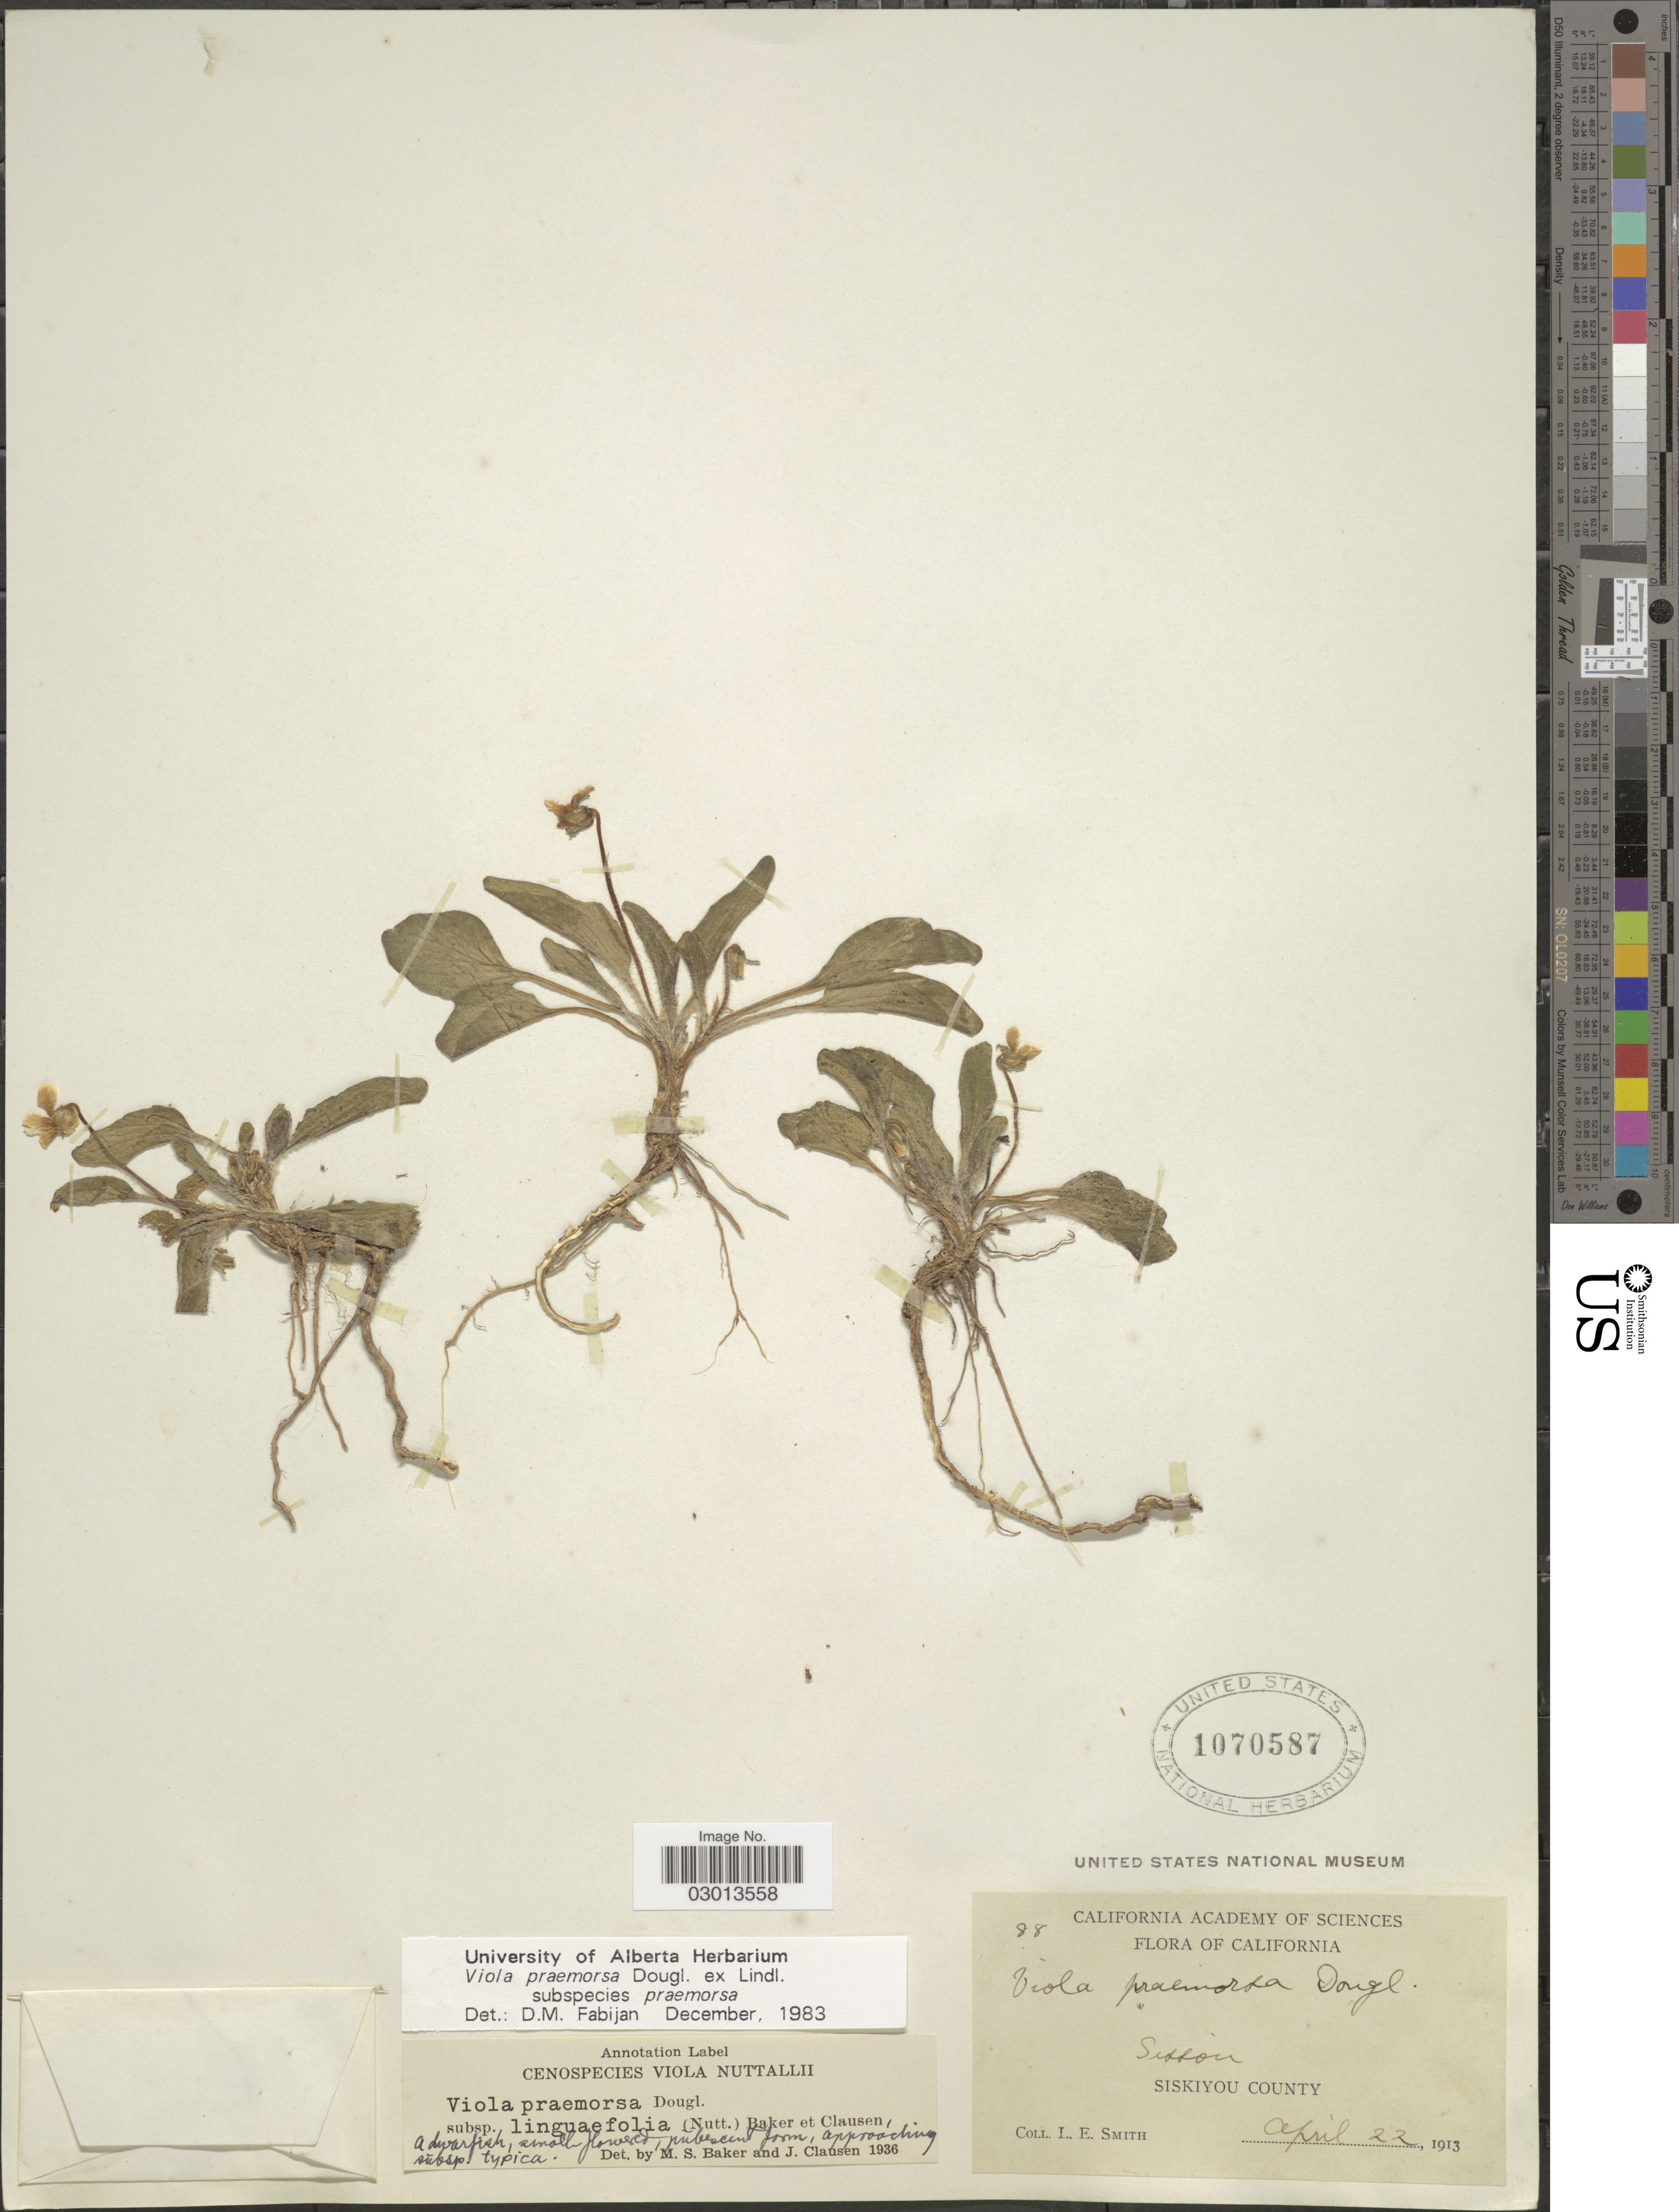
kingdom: Plantae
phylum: Tracheophyta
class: Magnoliopsida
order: Malpighiales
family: Violaceae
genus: Viola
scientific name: Viola praemorsa subsp. praemorsa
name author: Douglas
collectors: L. E. Smith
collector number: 88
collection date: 1913-04-22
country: United States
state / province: California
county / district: Siskiyou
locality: Sisson. Siskiyou County.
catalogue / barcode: US 1070587